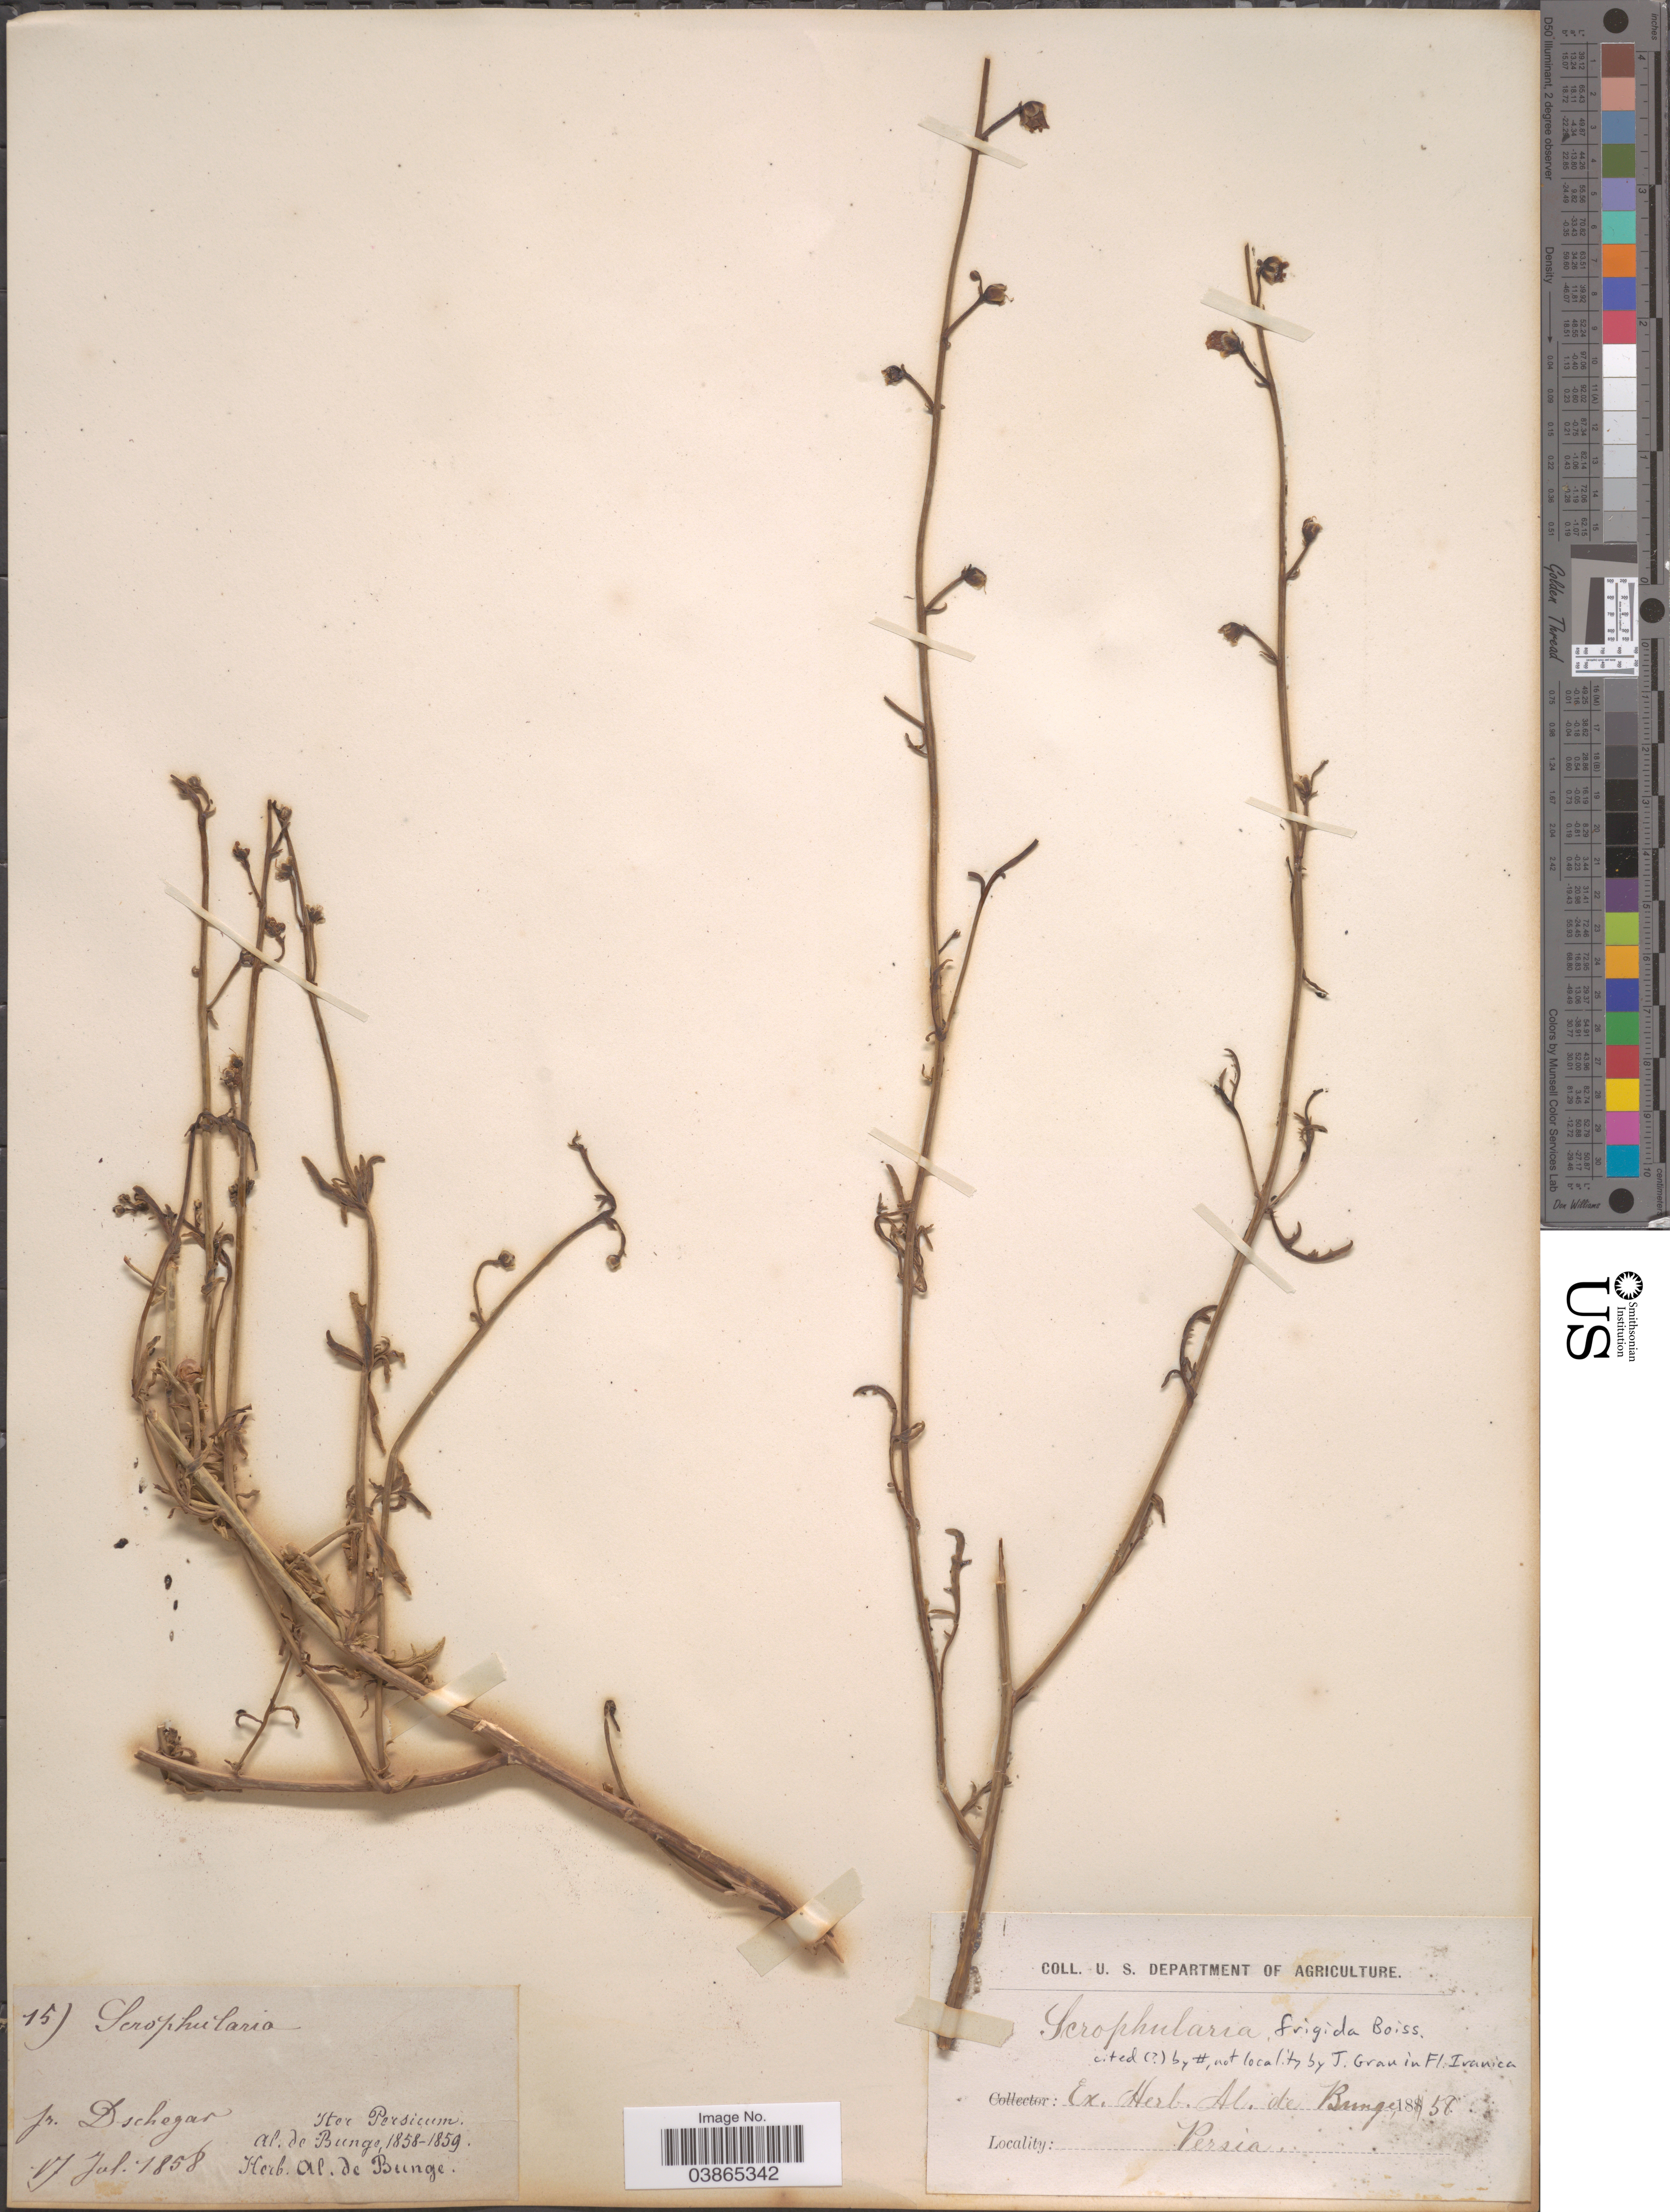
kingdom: Plantae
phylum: Tracheophyta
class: Magnoliopsida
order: Lamiales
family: Scrophulariaceae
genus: Scrophularia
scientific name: Scrophularia frigida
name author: Boiss.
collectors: A. de Bunge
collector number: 15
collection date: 1858-07-17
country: Iran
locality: Pr. Dschegar. Persia.